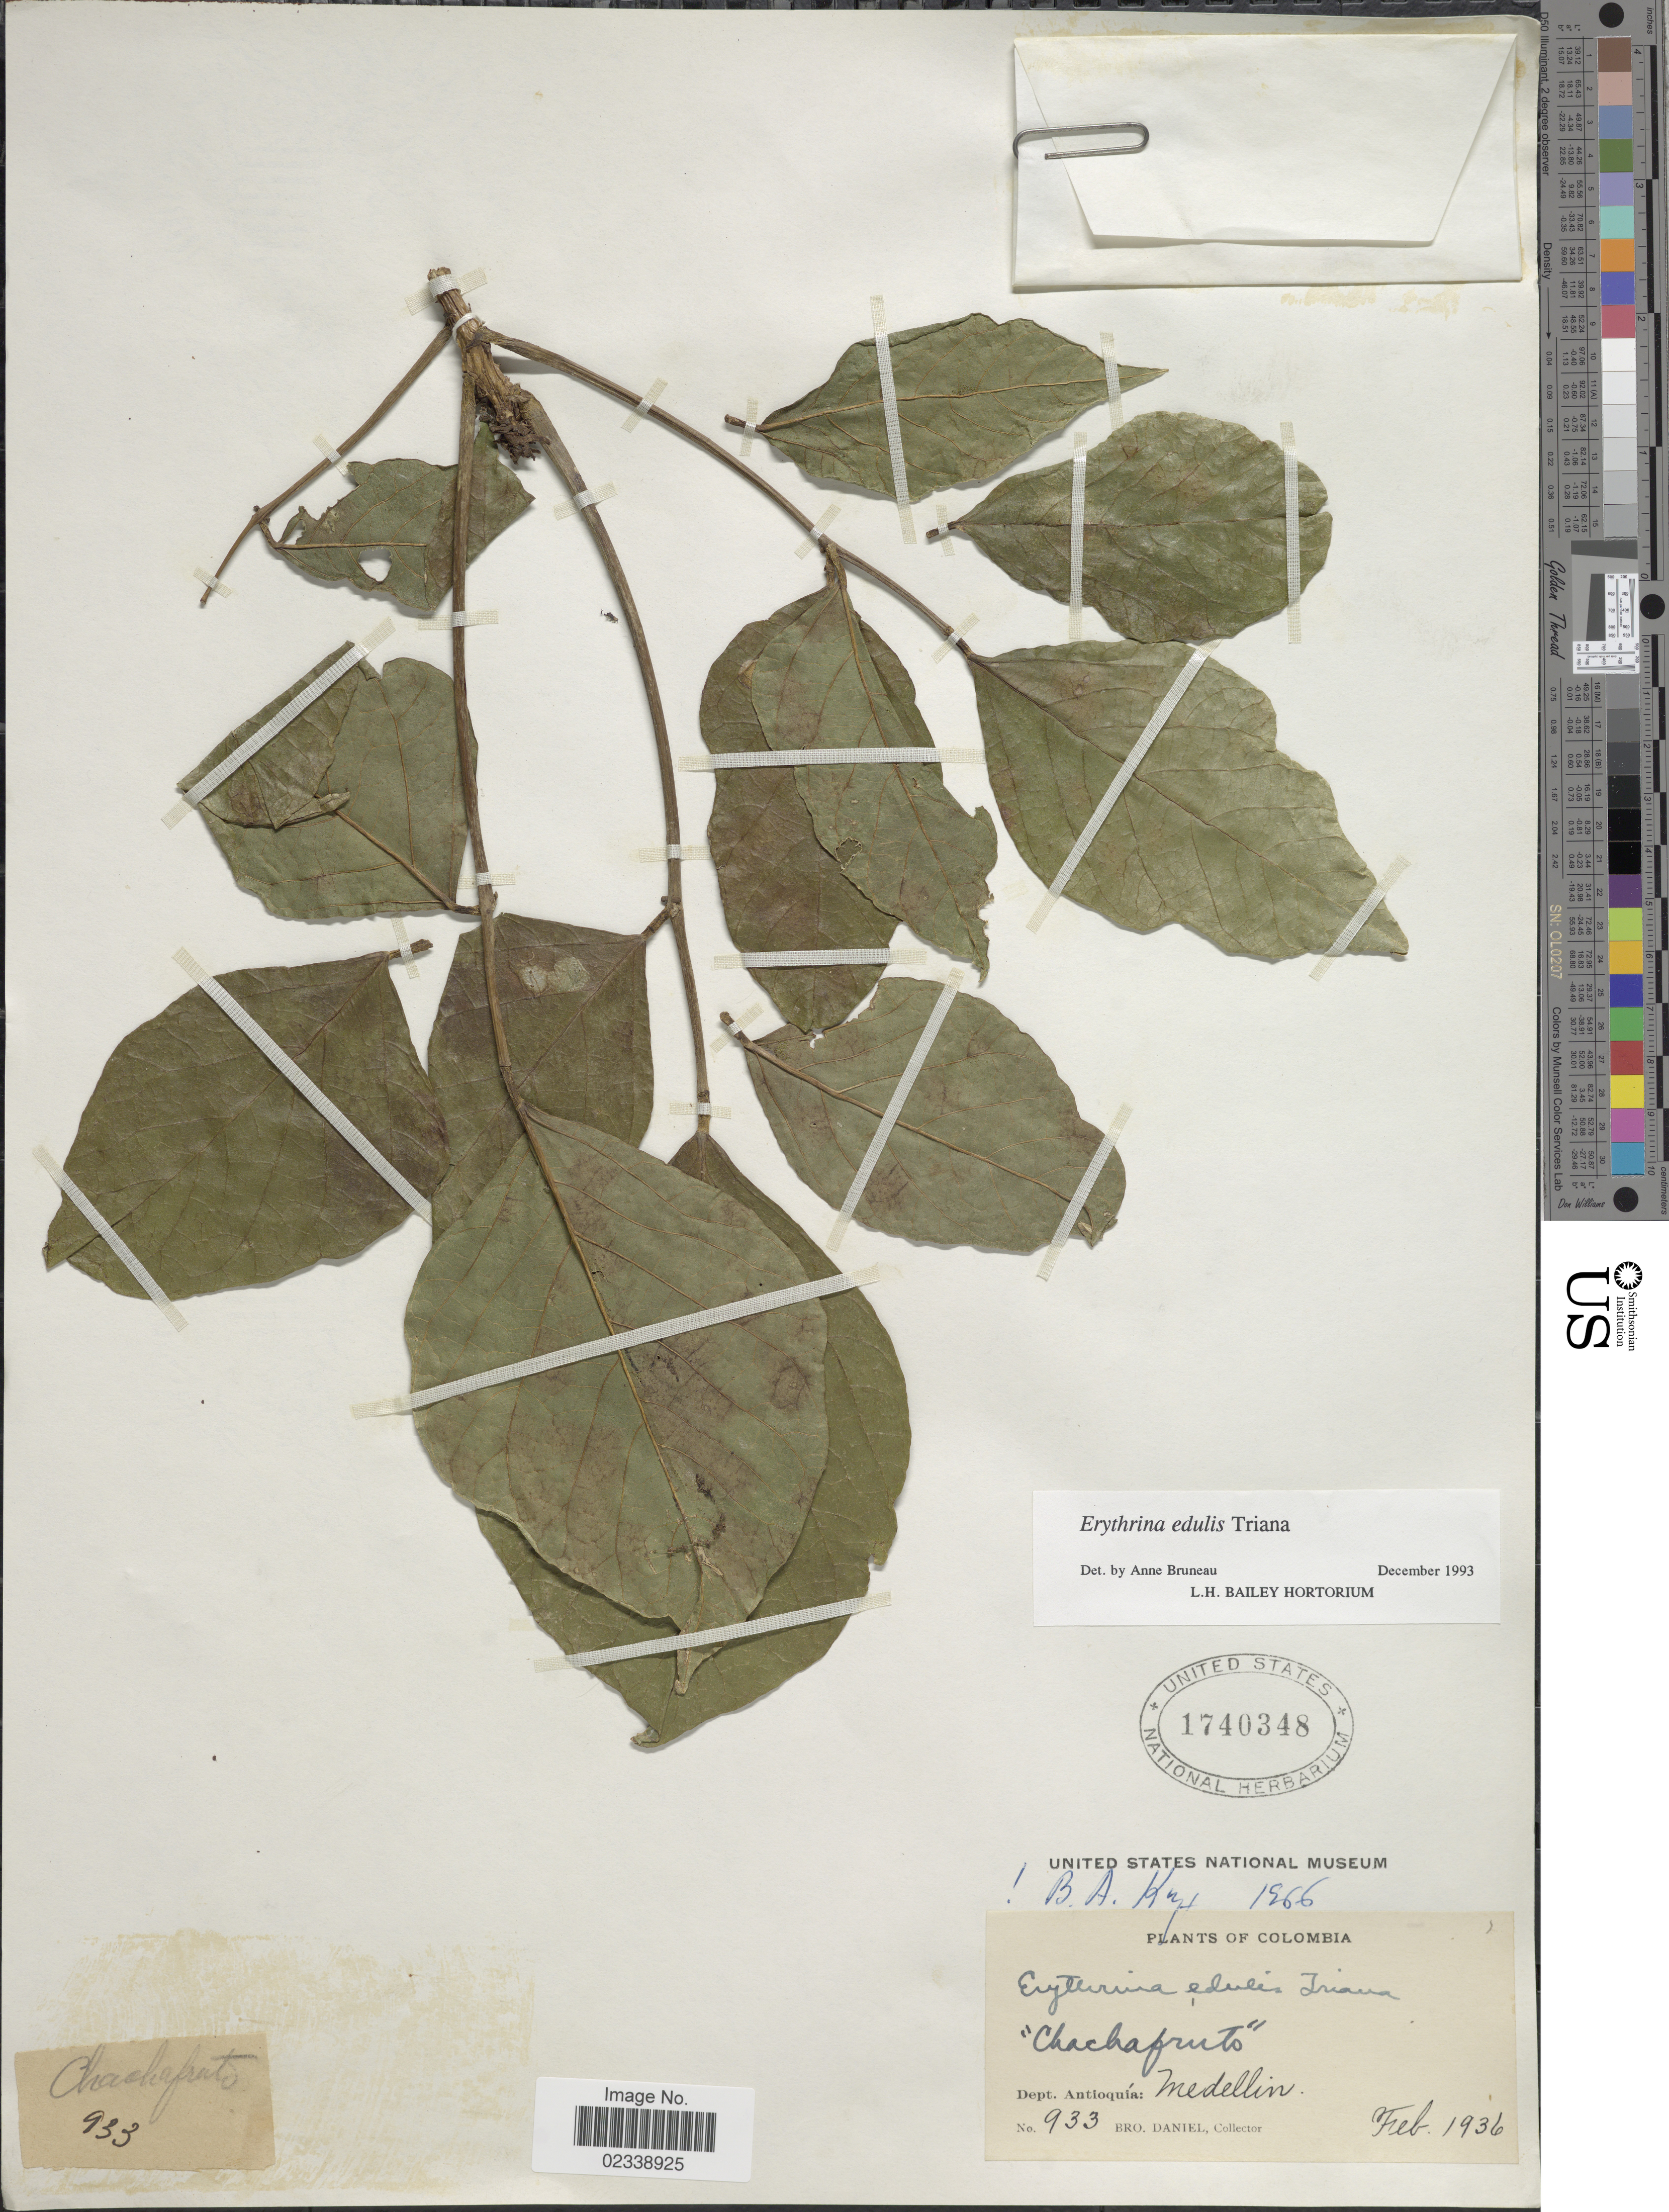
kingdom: Plantae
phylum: Tracheophyta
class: Magnoliopsida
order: Fabales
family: Fabaceae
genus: Erythrina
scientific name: Erythrina edulis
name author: Triana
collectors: Bro. Daniel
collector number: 933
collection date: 1936-02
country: Colombia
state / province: Antioquia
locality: Medellin.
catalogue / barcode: US 1740348